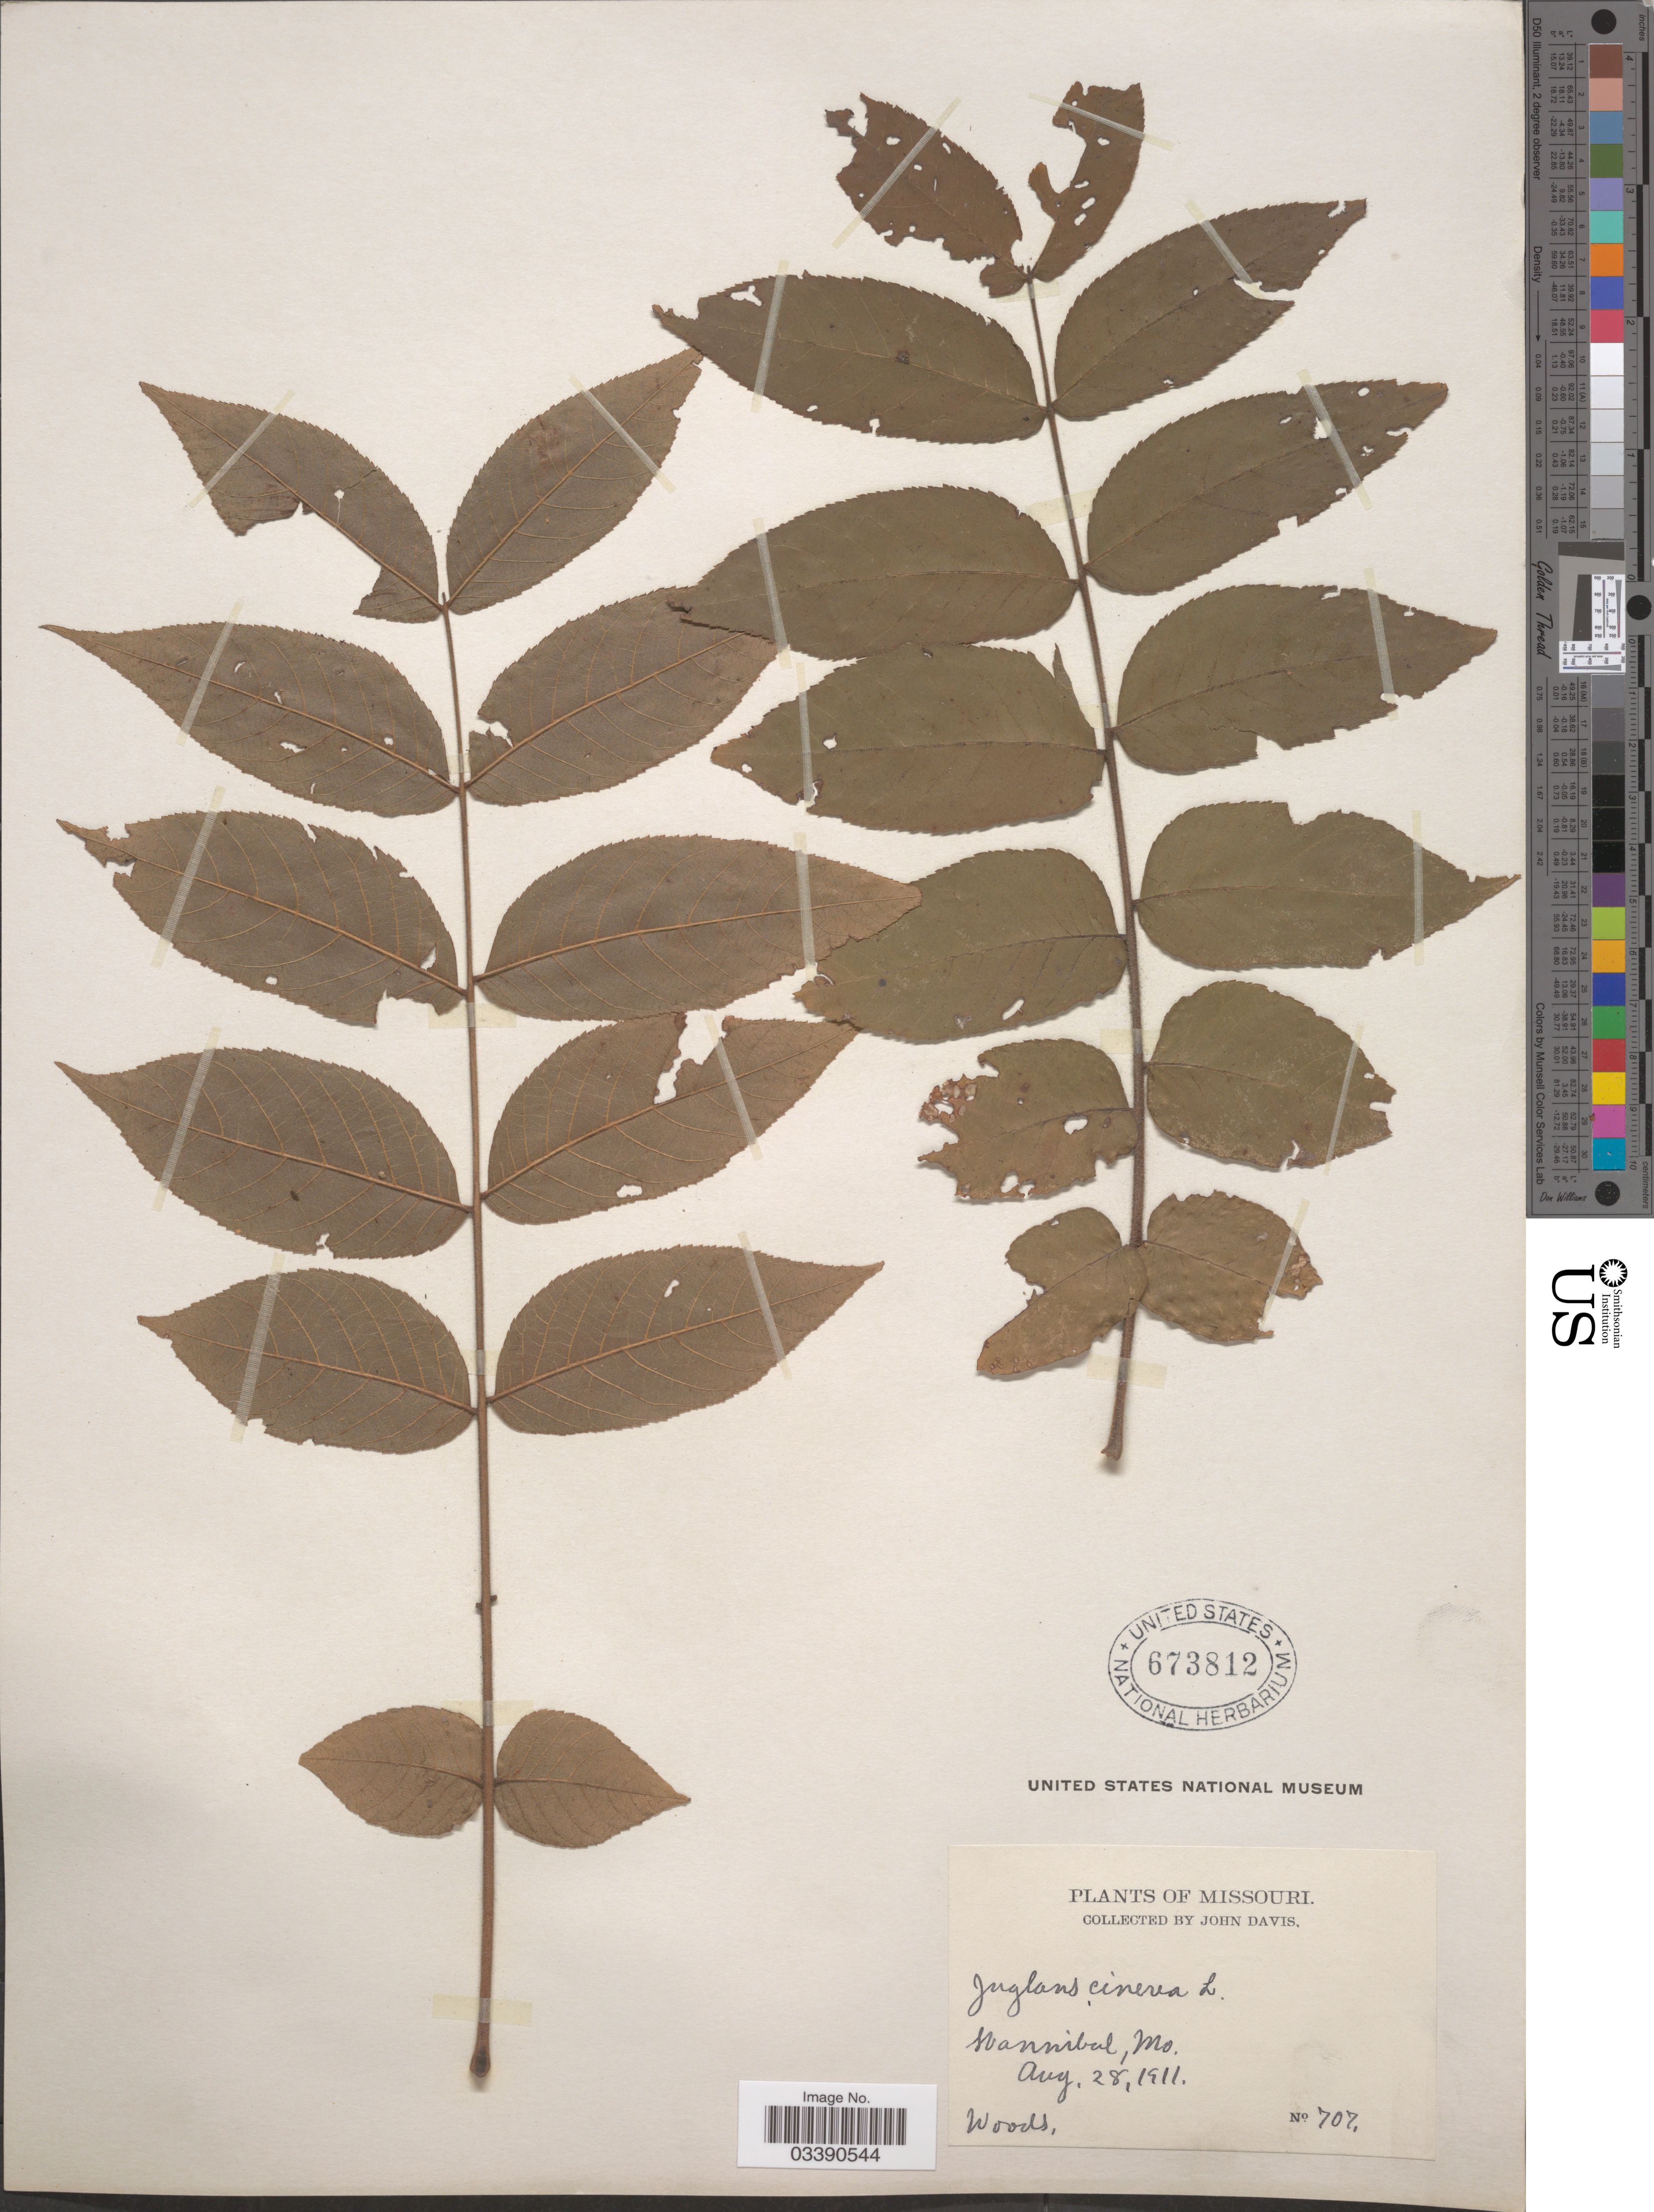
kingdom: Plantae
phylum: Tracheophyta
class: Magnoliopsida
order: Fagales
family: Juglandaceae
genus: Juglans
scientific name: Juglans cinerea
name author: L.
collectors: J. Davis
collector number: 707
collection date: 1911-08-28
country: United States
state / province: Missouri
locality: Hannibal.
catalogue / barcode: US 673812